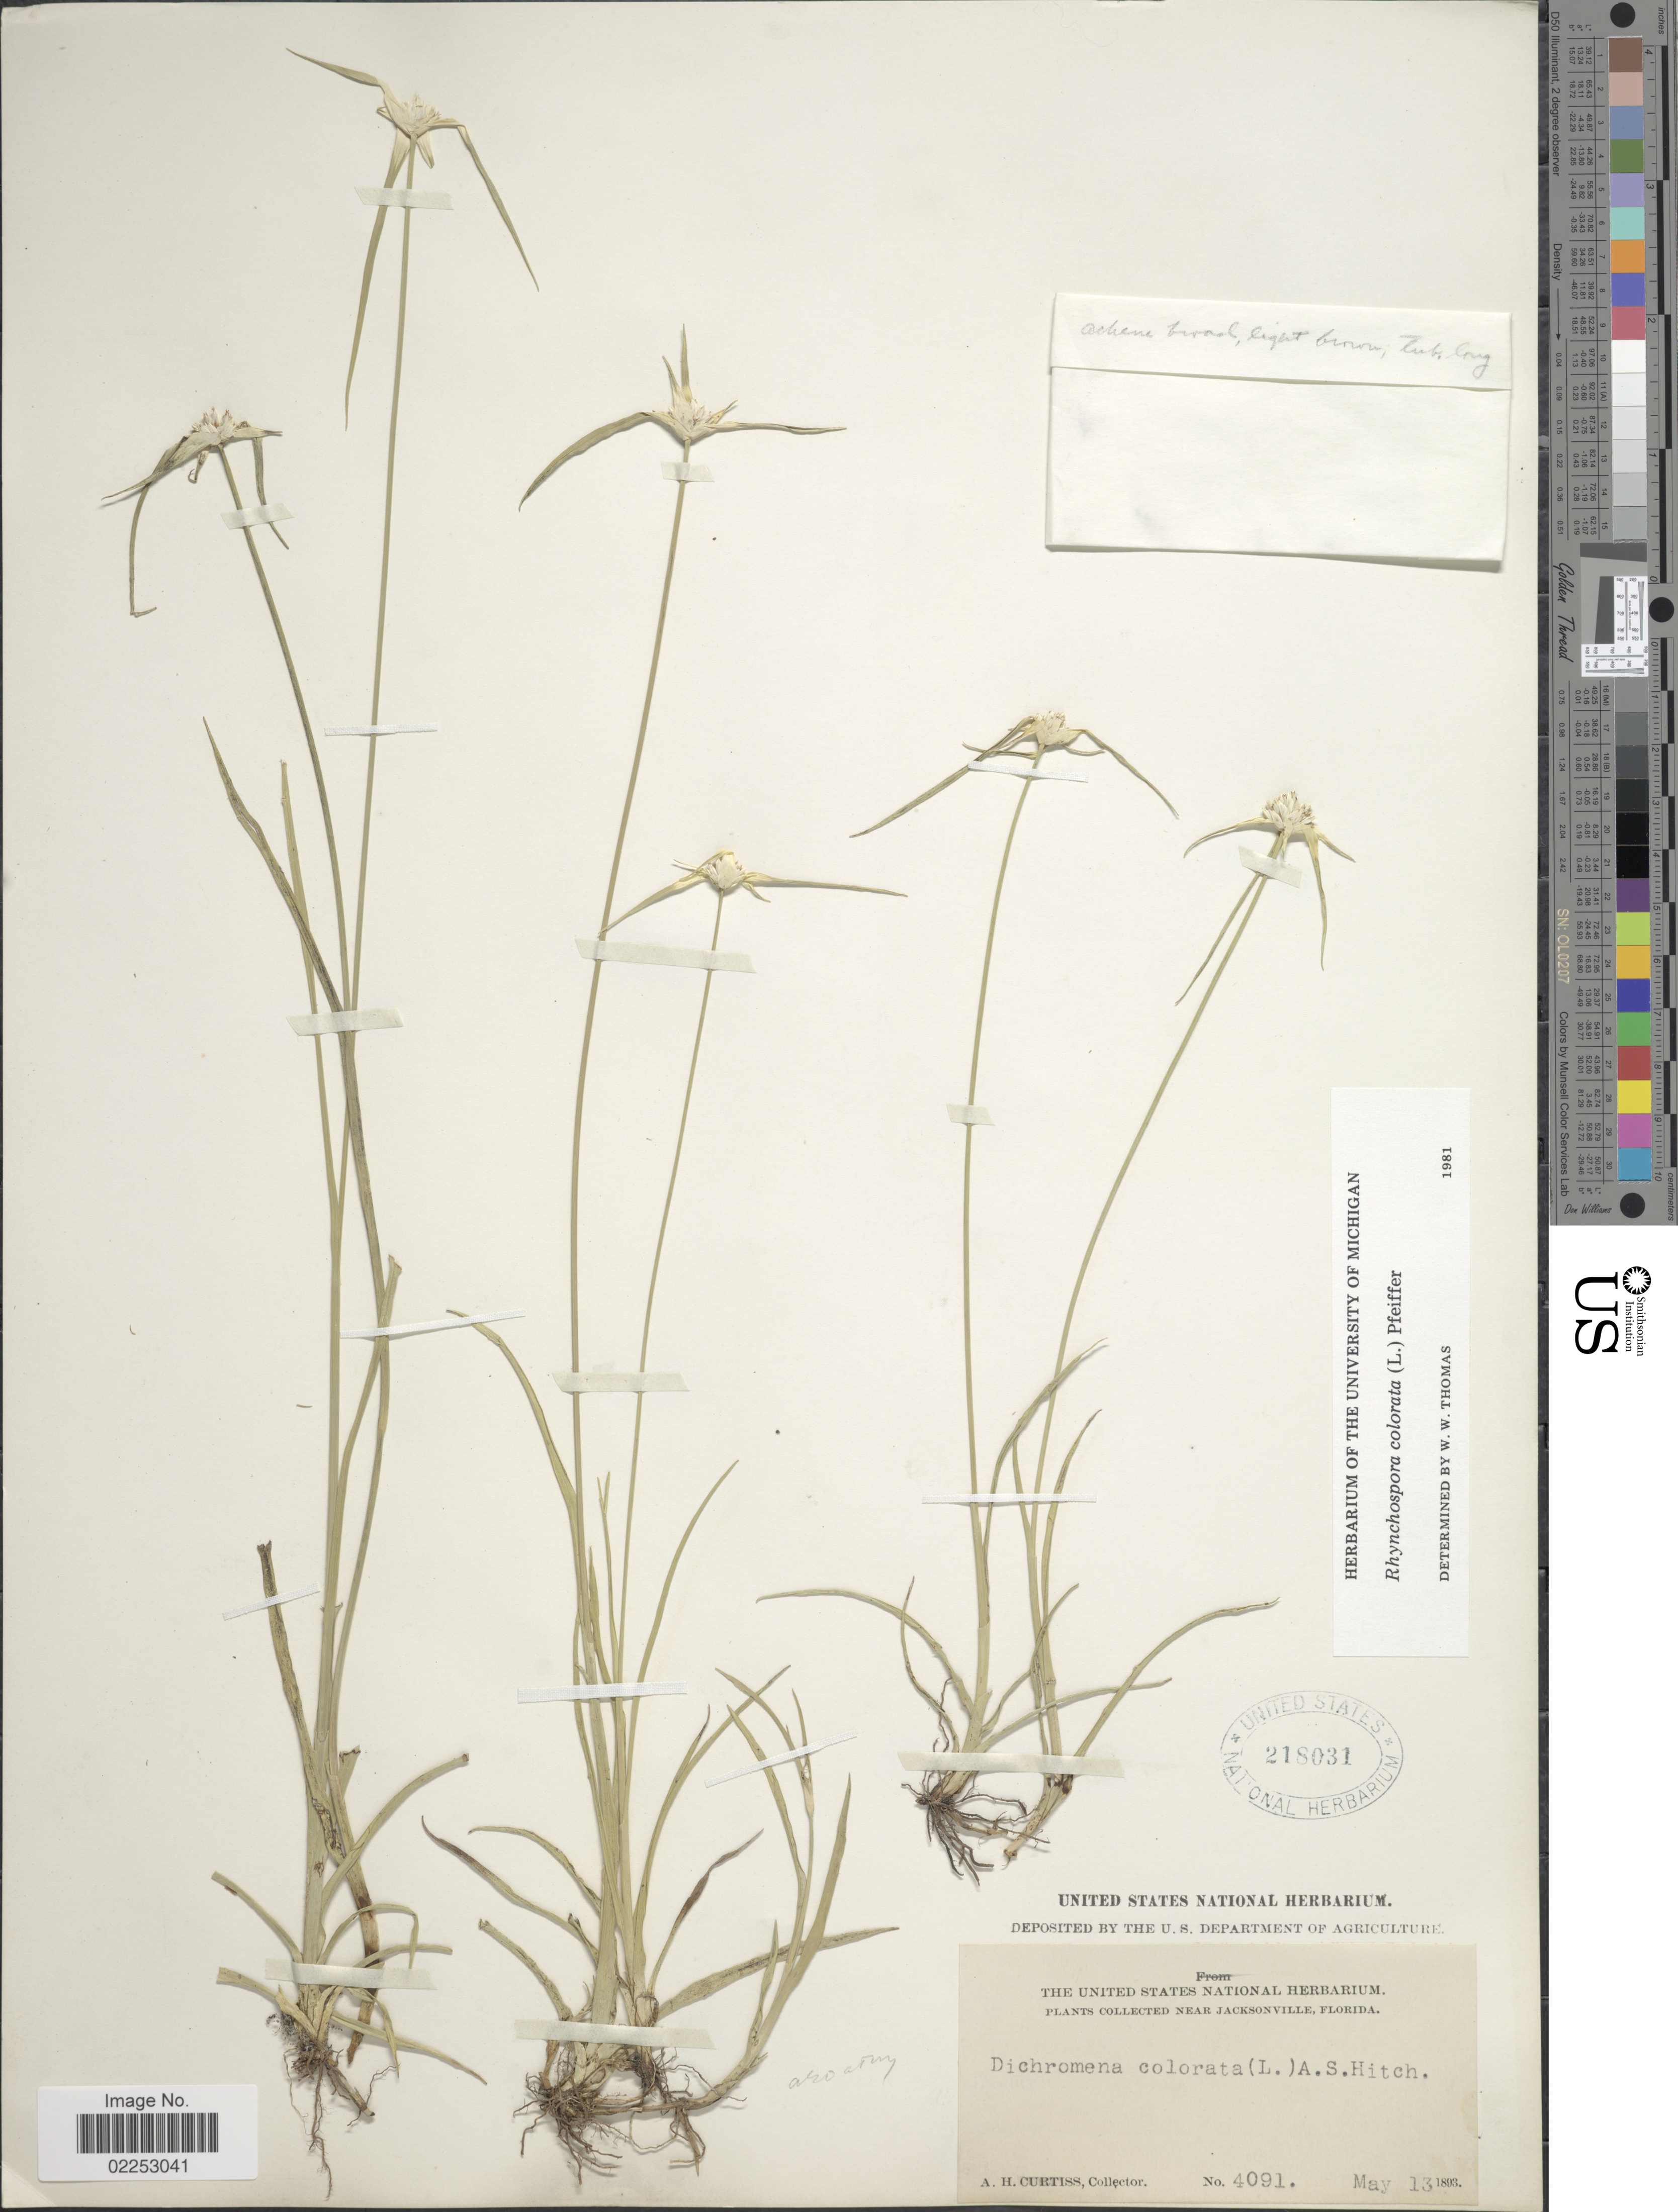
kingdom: Plantae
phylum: Tracheophyta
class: Liliopsida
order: Poales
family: Cyperaceae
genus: Rhynchospora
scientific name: Rhynchospora colorata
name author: (L.) H. Pfeiff.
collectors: A. H. Curtiss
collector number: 4091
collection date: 1893-05-13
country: United States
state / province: Florida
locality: Near Jacksonville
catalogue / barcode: US 218031